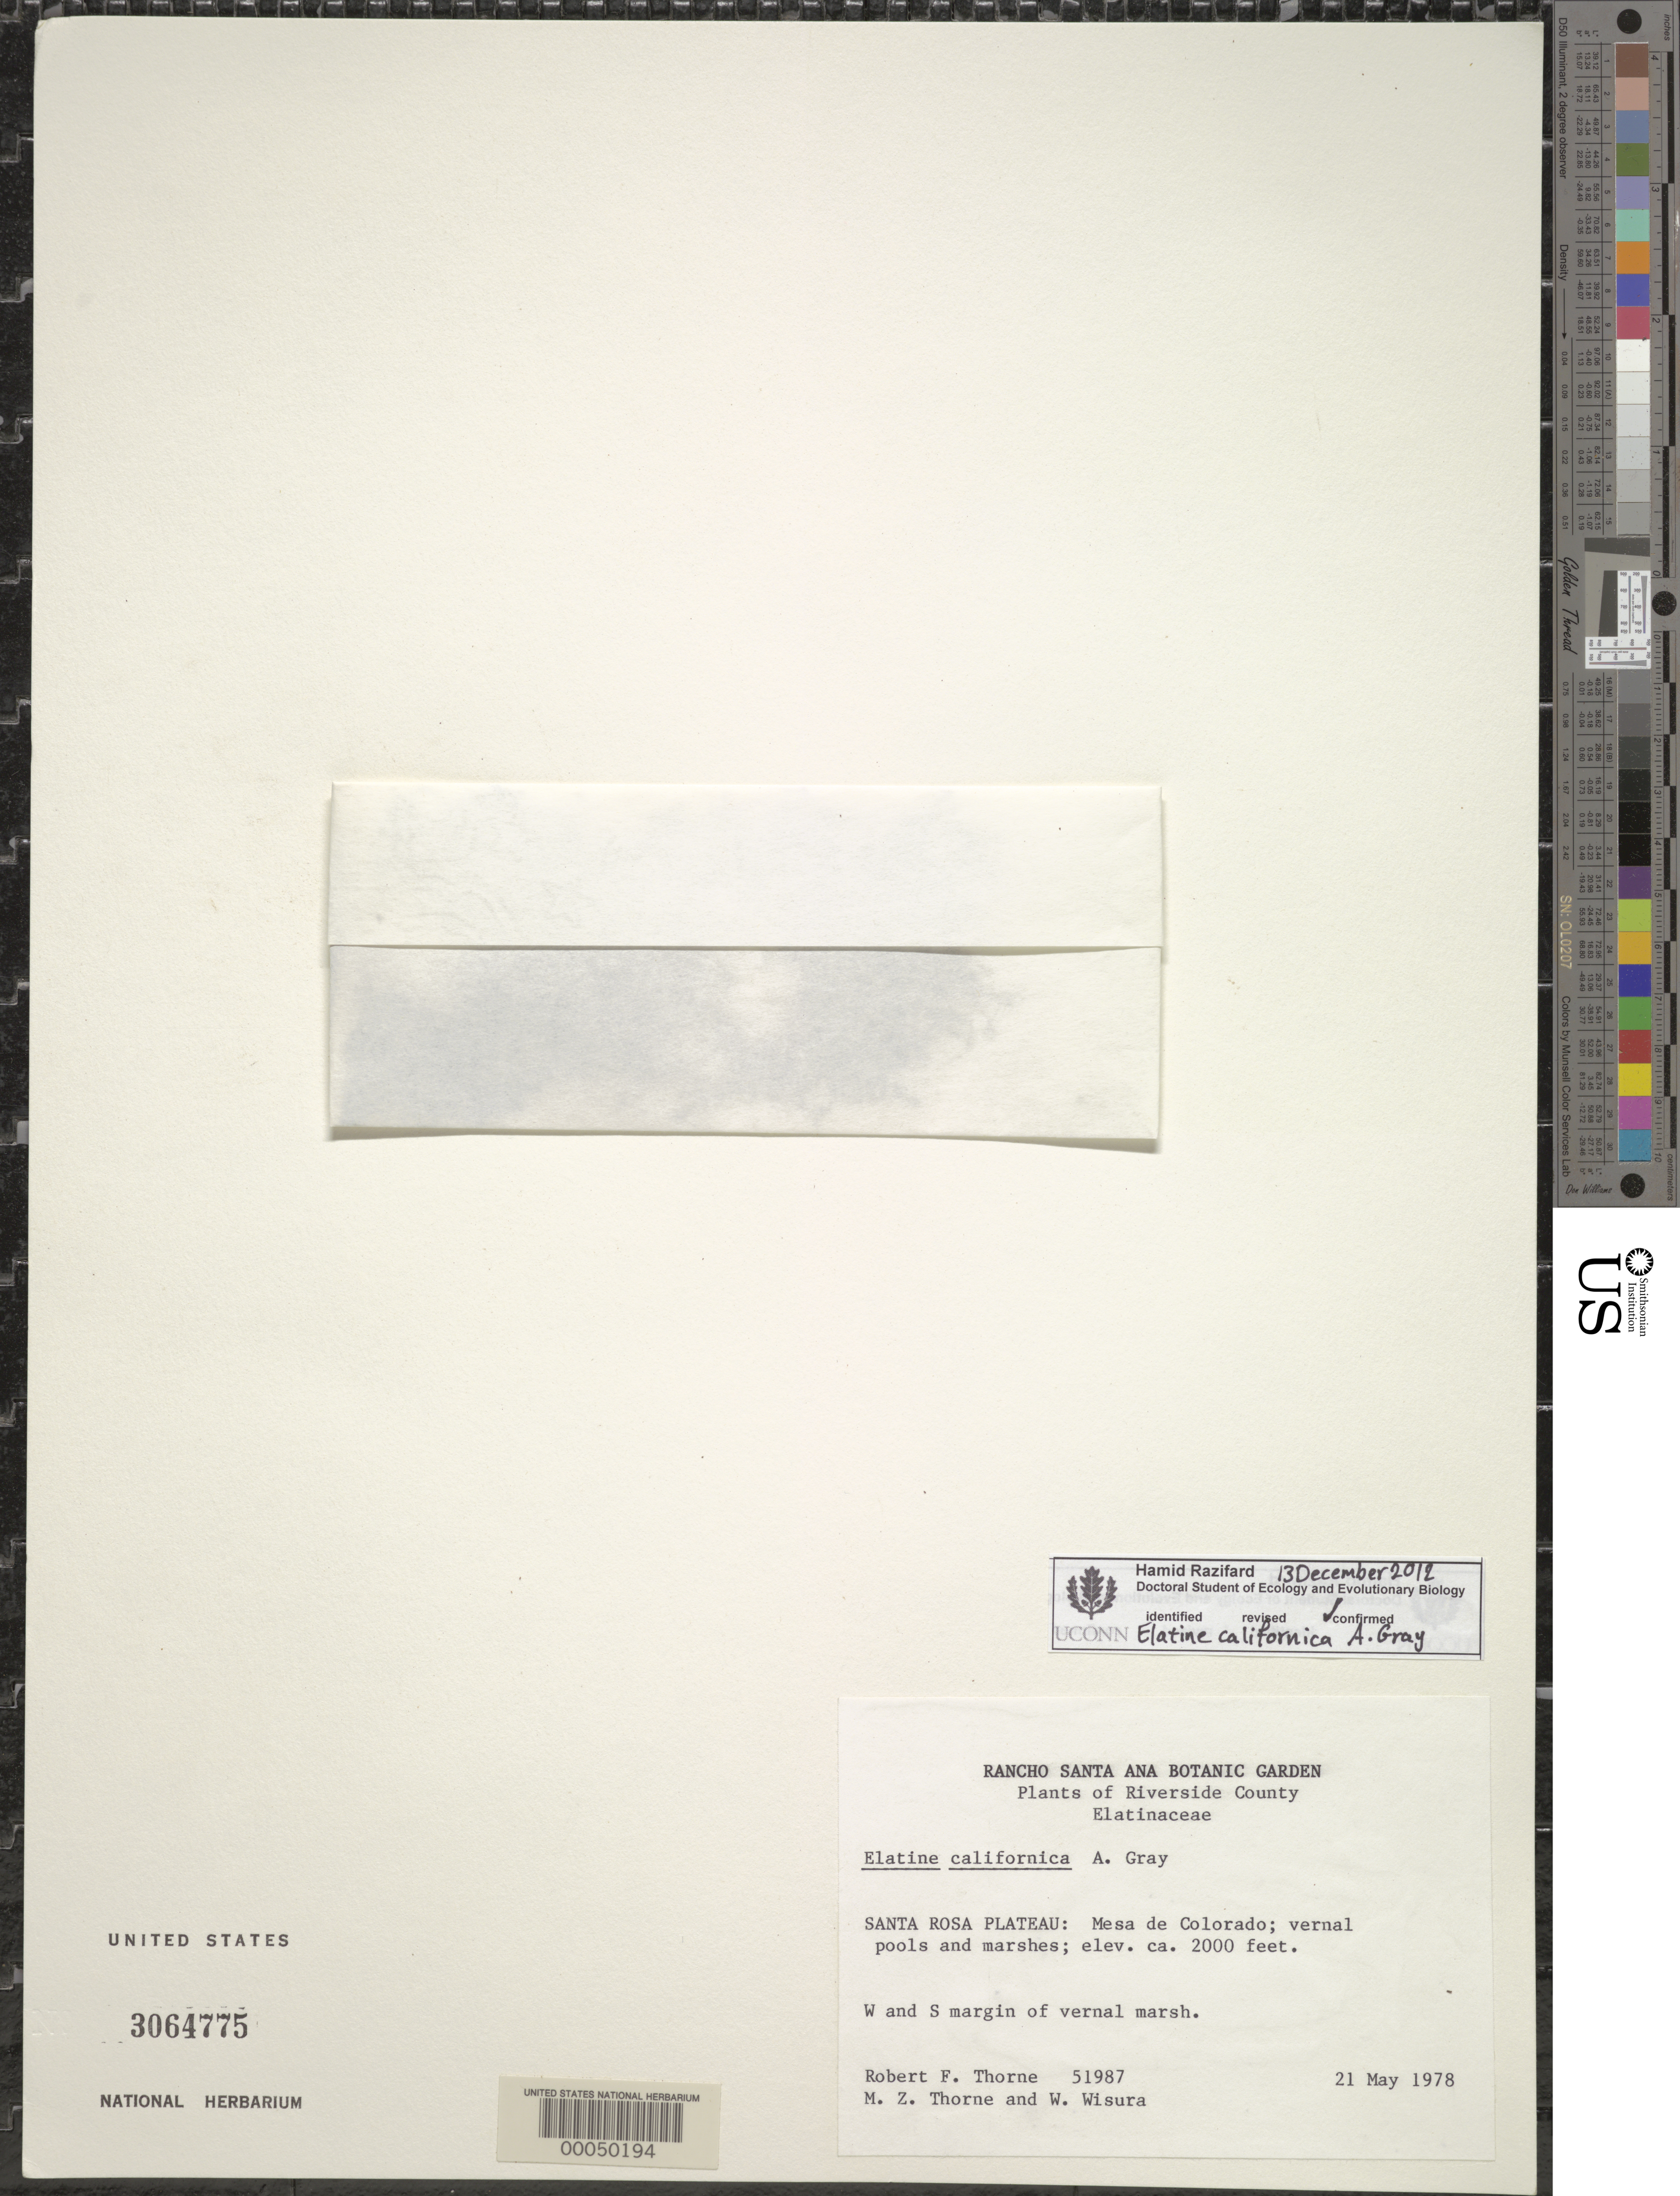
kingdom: Plantae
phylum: Tracheophyta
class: Magnoliopsida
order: Malpighiales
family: Elatinaceae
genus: Elatine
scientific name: Elatine californica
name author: A. Gray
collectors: R. F. Thorne, M. Thorne & W. Wisura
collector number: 51987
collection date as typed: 21 May 1978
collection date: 1978-05-21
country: United States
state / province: California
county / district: Riverside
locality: Santa rosa plateau, mesa de colorado; vernal pools and marshes; elev. ca. 2000 feet. w and s margin of vernal marsh.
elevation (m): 610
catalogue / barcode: US 3064775